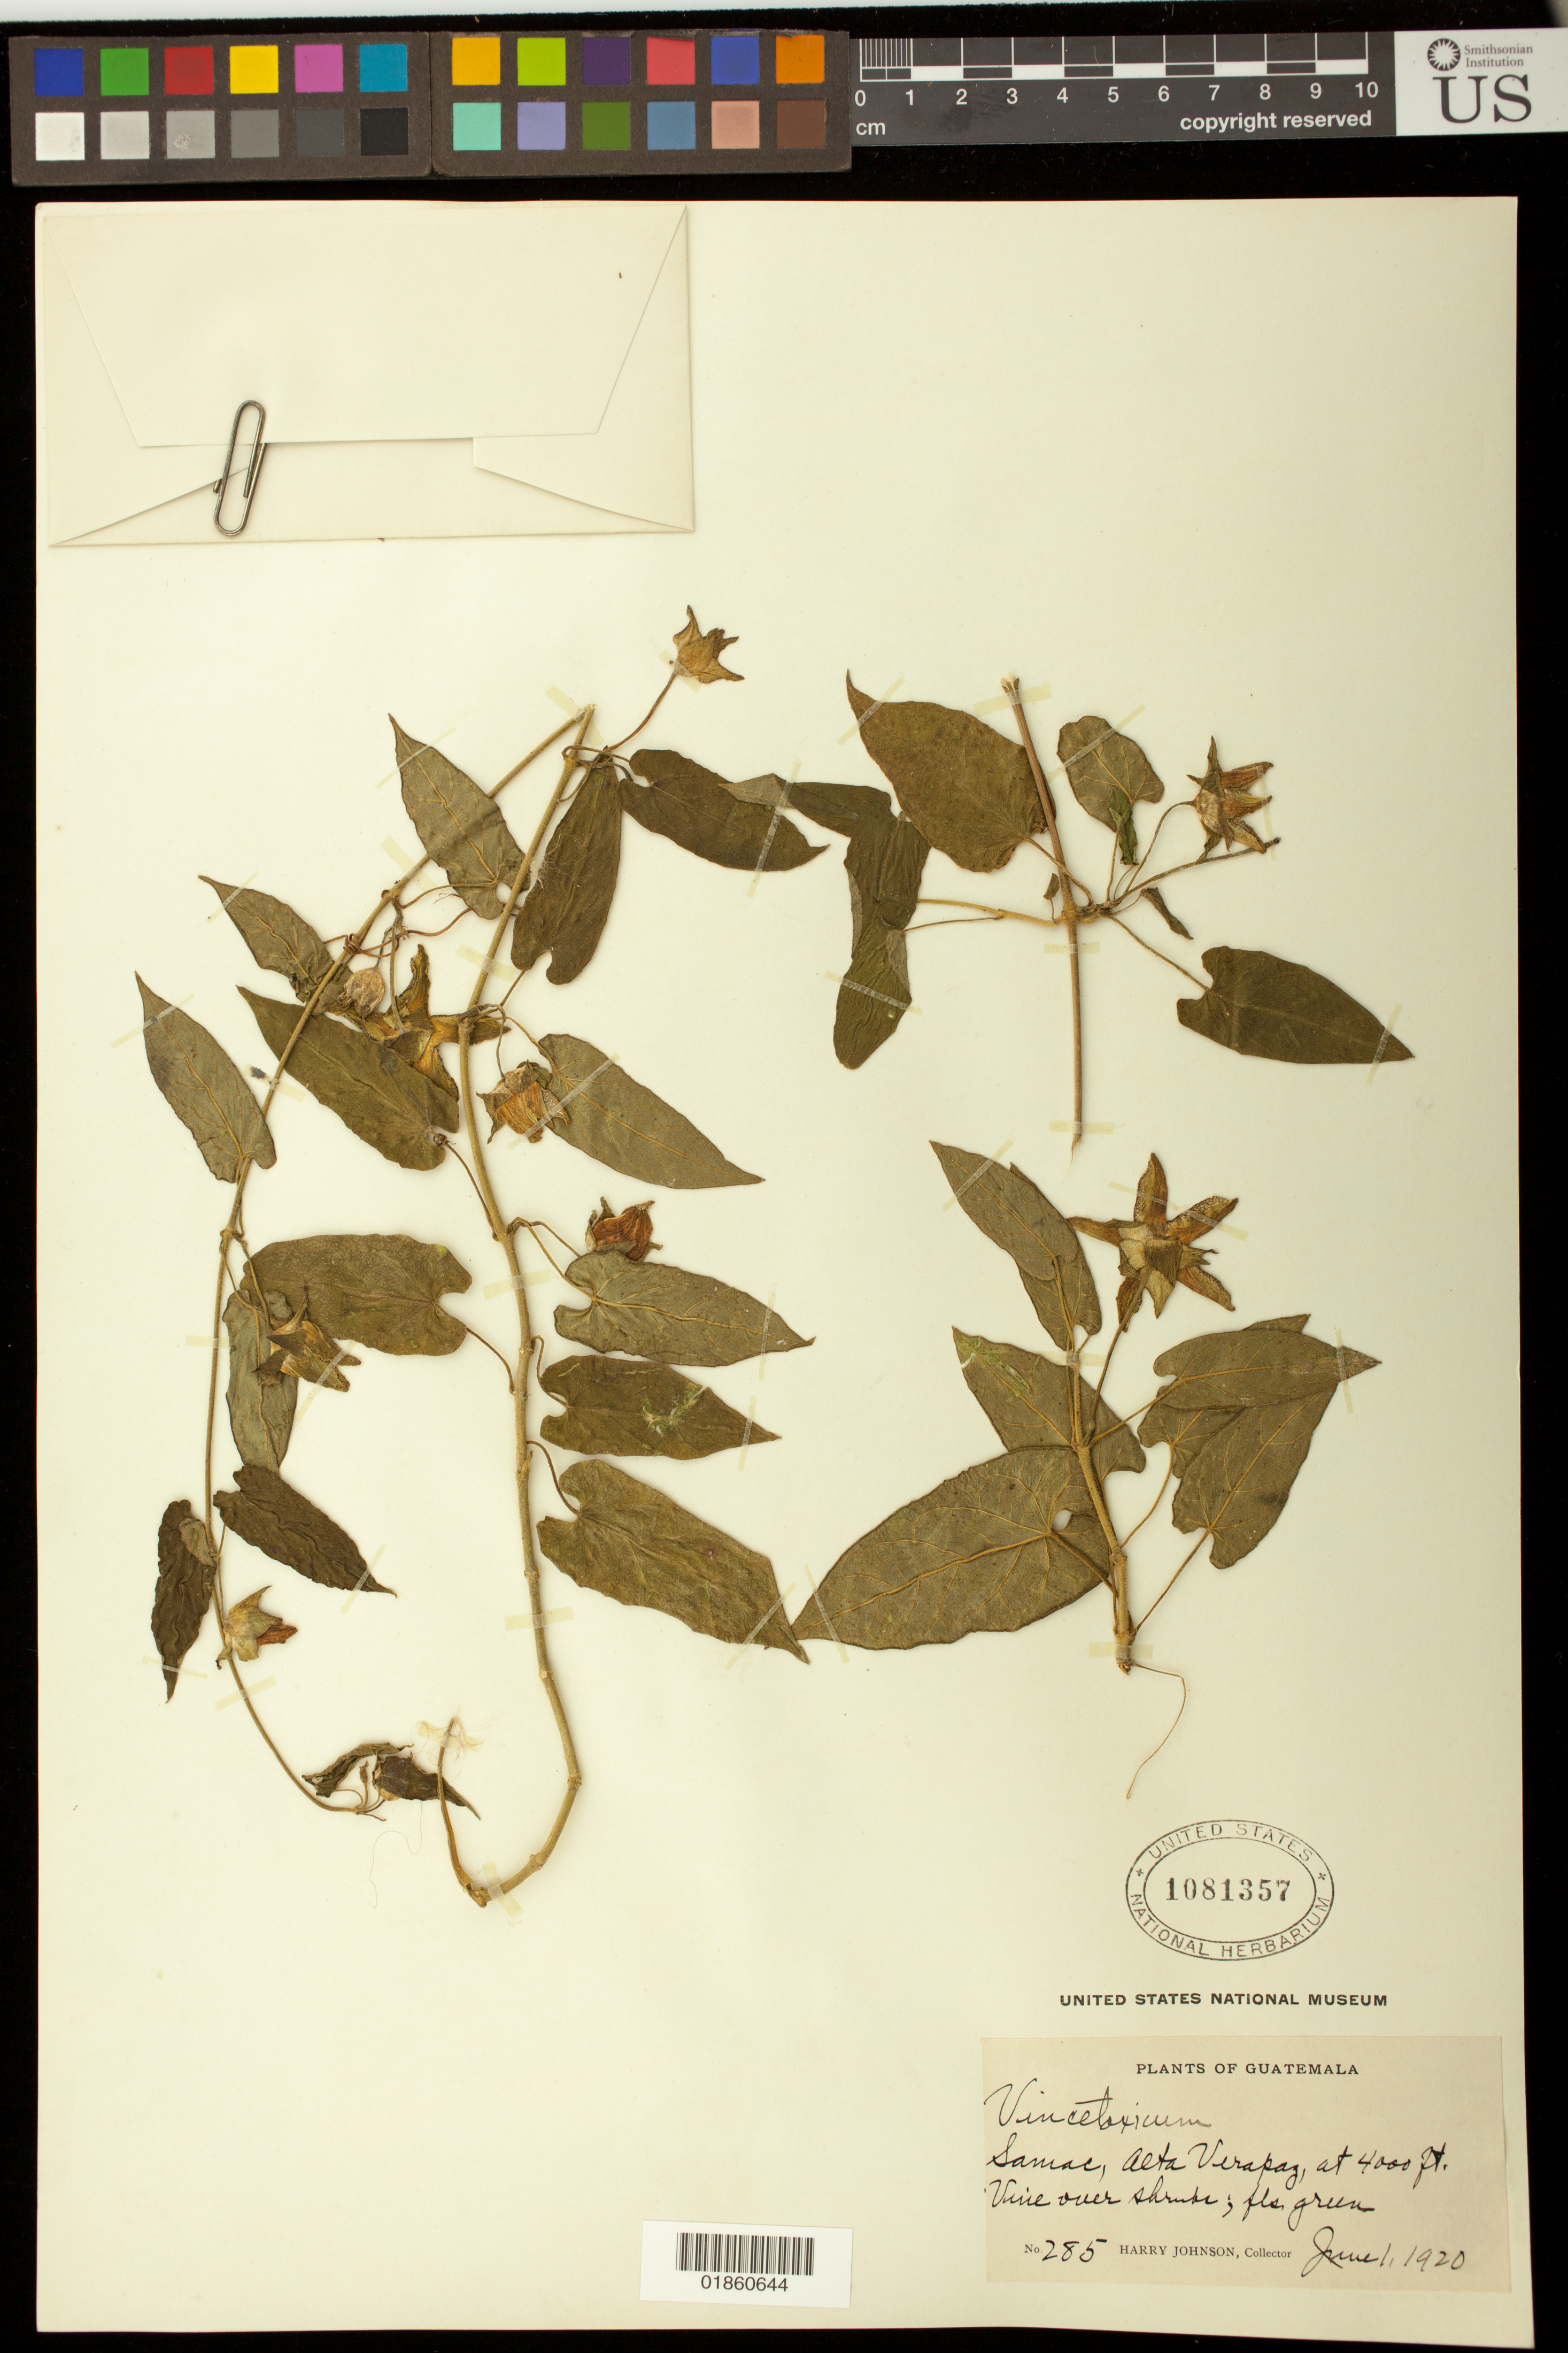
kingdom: Plantae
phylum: Tracheophyta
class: Magnoliopsida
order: Gentianales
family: Apocynaceae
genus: Gonolobus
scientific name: Gonolobus erianthus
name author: Decne.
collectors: H. Johnson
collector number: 285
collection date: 1920-06-01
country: Guatemala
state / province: Alta Verapaz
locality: Samac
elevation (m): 1219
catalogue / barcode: US 1081357